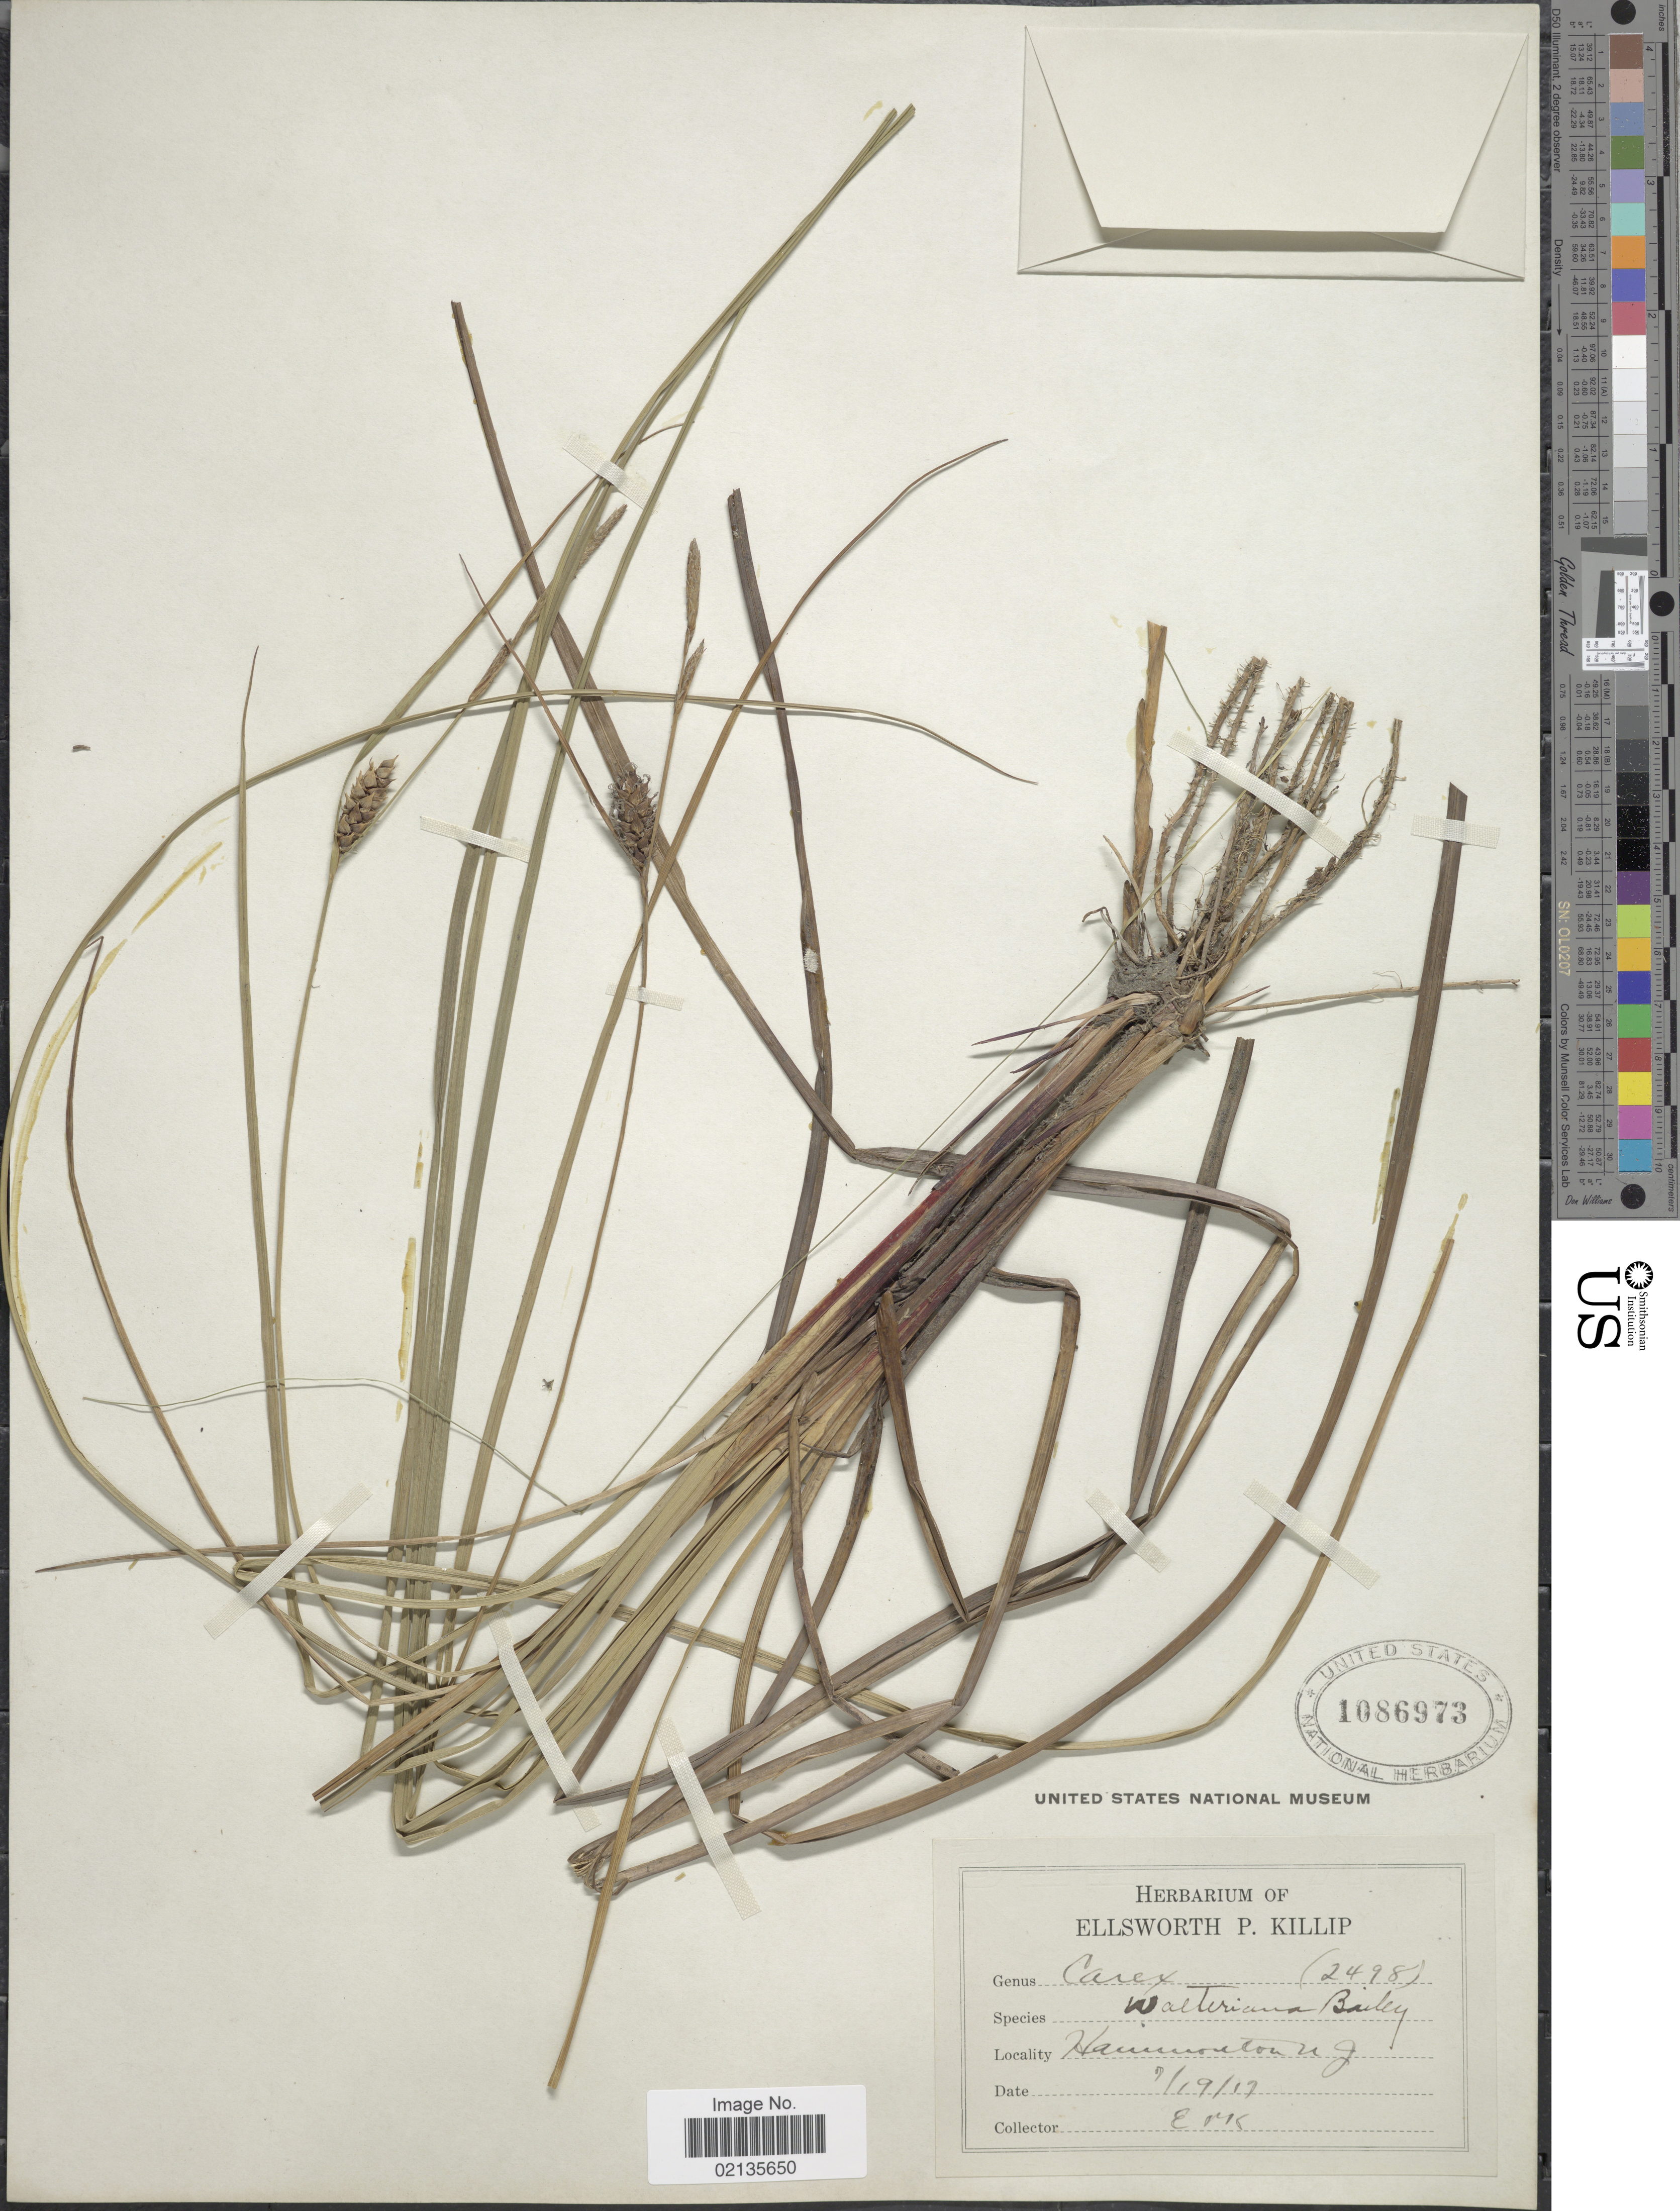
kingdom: Plantae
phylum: Tracheophyta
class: Liliopsida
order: Poales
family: Cyperaceae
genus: Carex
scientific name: Carex striata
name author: Michx.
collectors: E. P. Killip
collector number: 2498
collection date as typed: Transcribed d/m/y: 19/7/17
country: United States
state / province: New Jersey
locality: Hammonton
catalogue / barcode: US 1086973